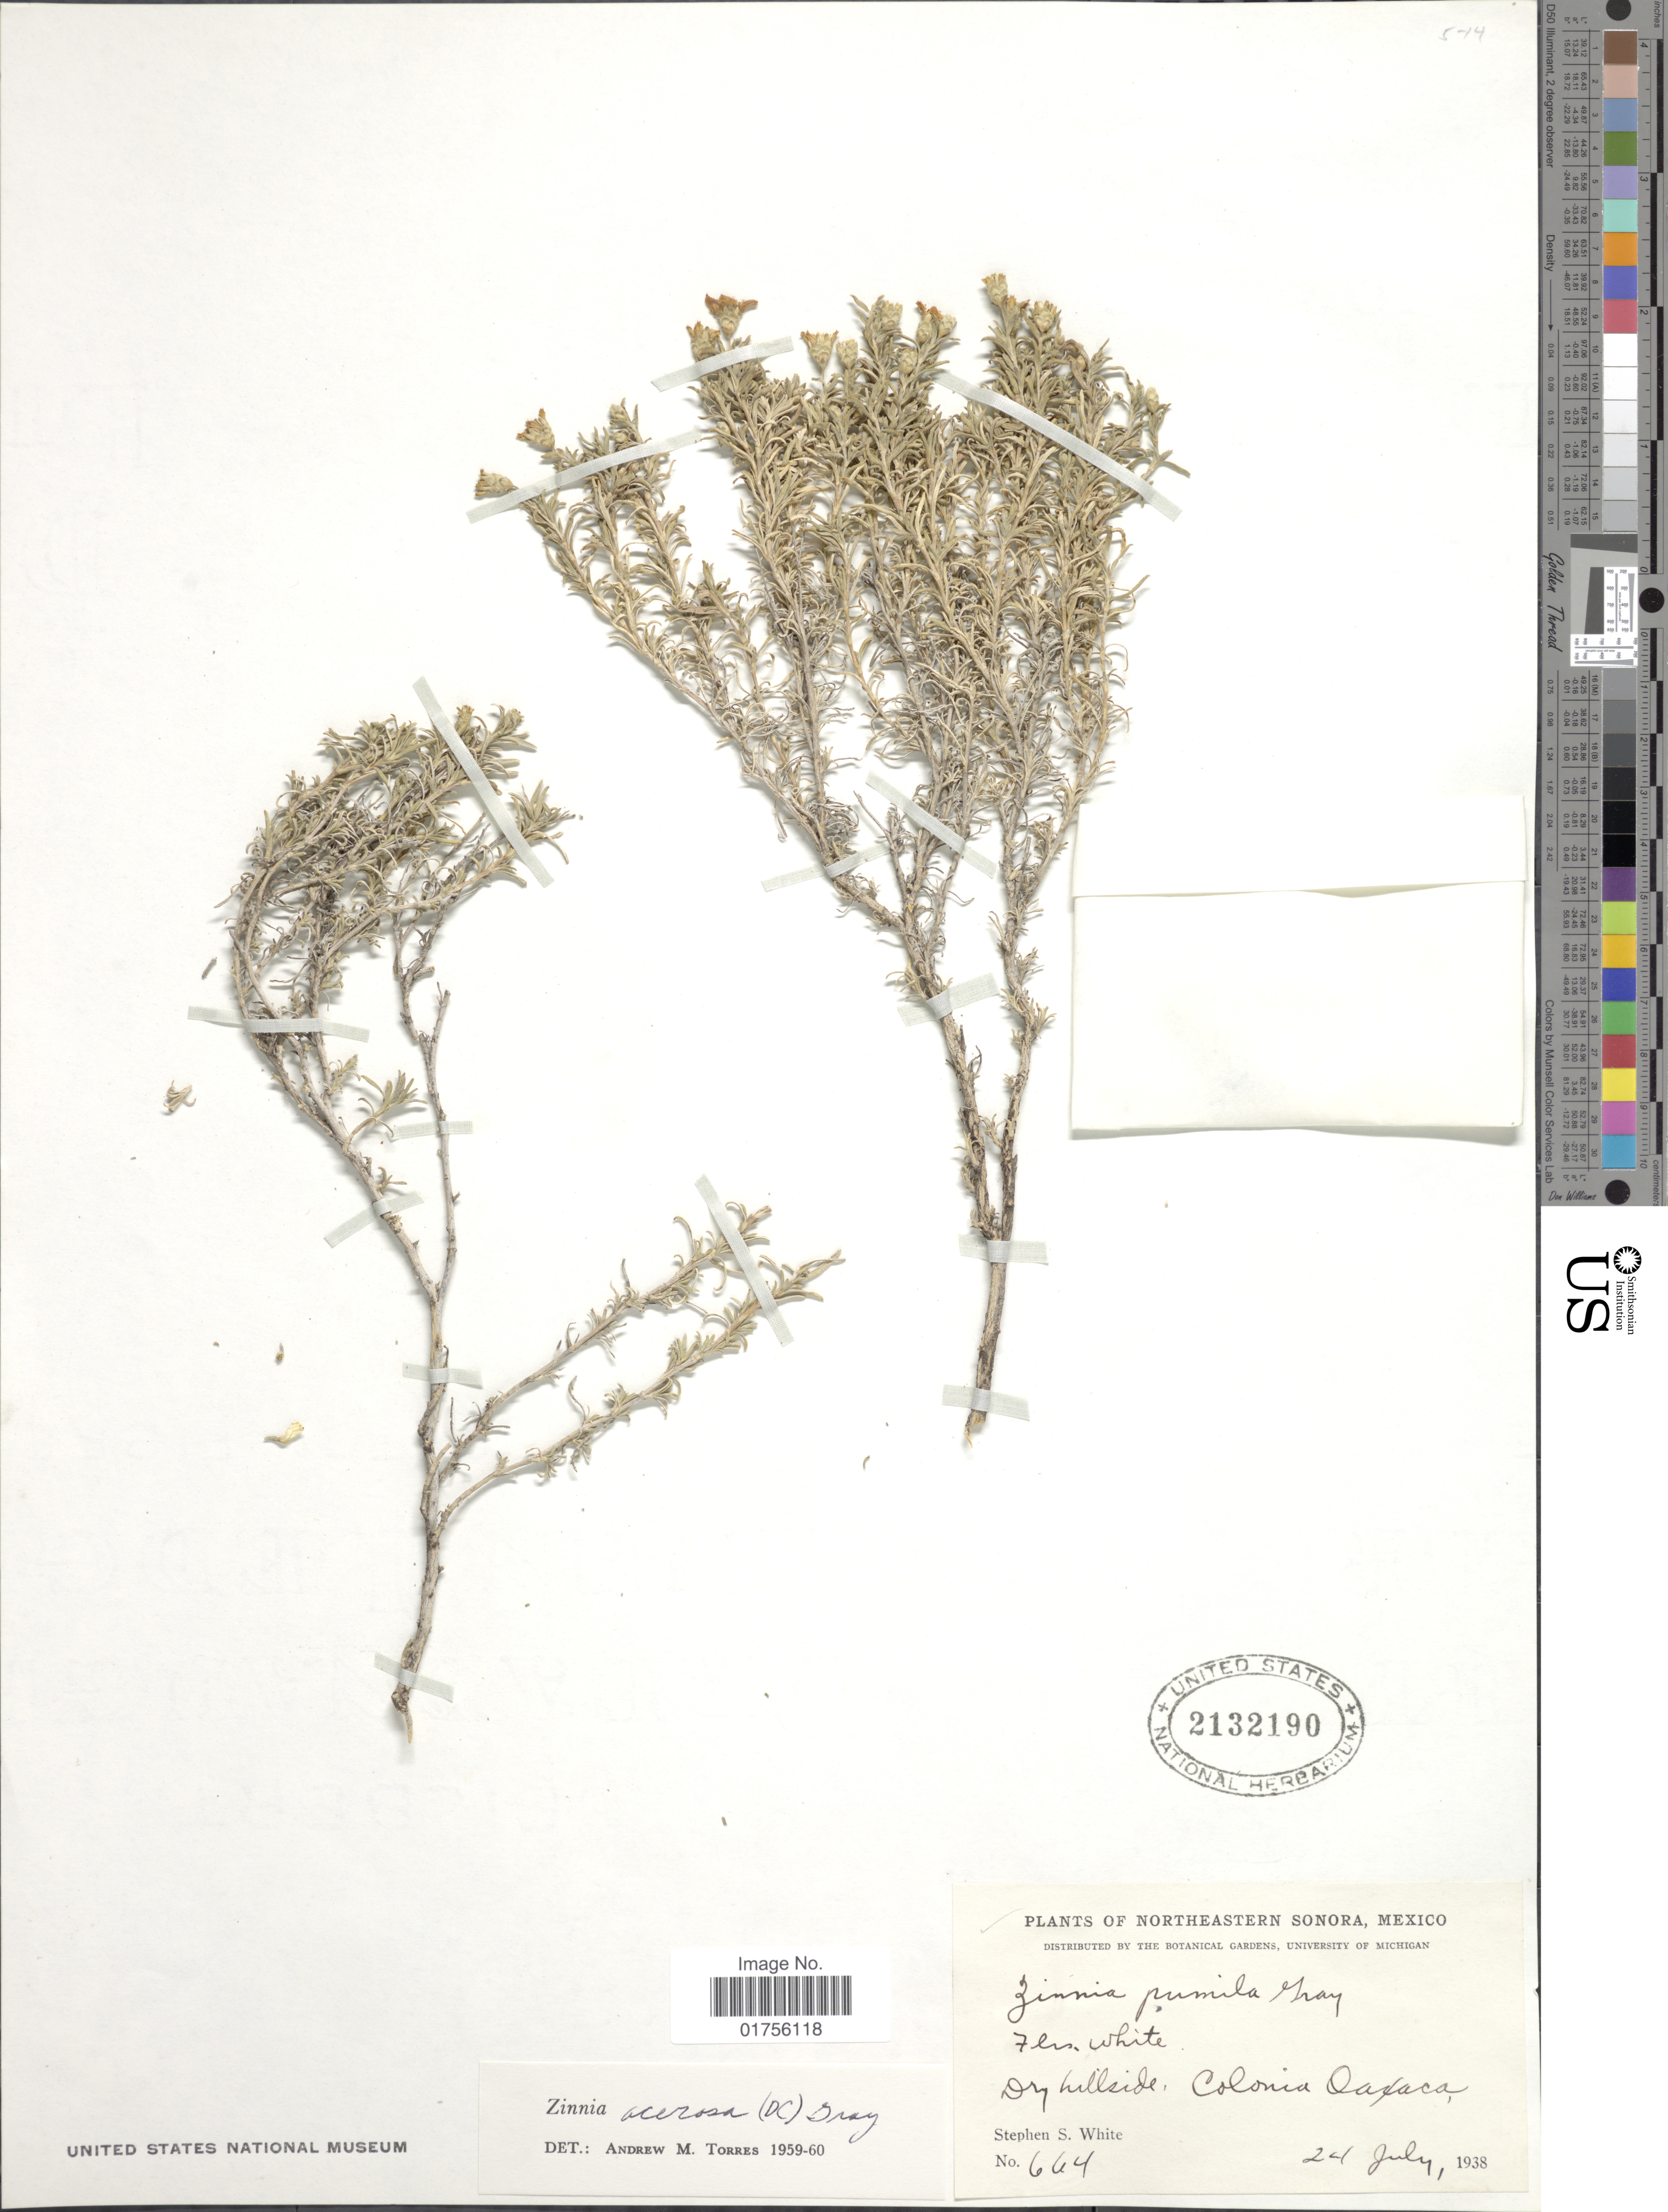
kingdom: Plantae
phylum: Tracheophyta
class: Magnoliopsida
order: Asterales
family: Asteraceae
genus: Zinnia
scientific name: Zinnia acerosa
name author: (DC.) A. Gray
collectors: S. S. White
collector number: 664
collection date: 1938-07-24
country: Mexico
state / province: Sonora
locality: Northeastern Sonora, Mexico, Colonia Oaxaca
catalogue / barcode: US 2132190